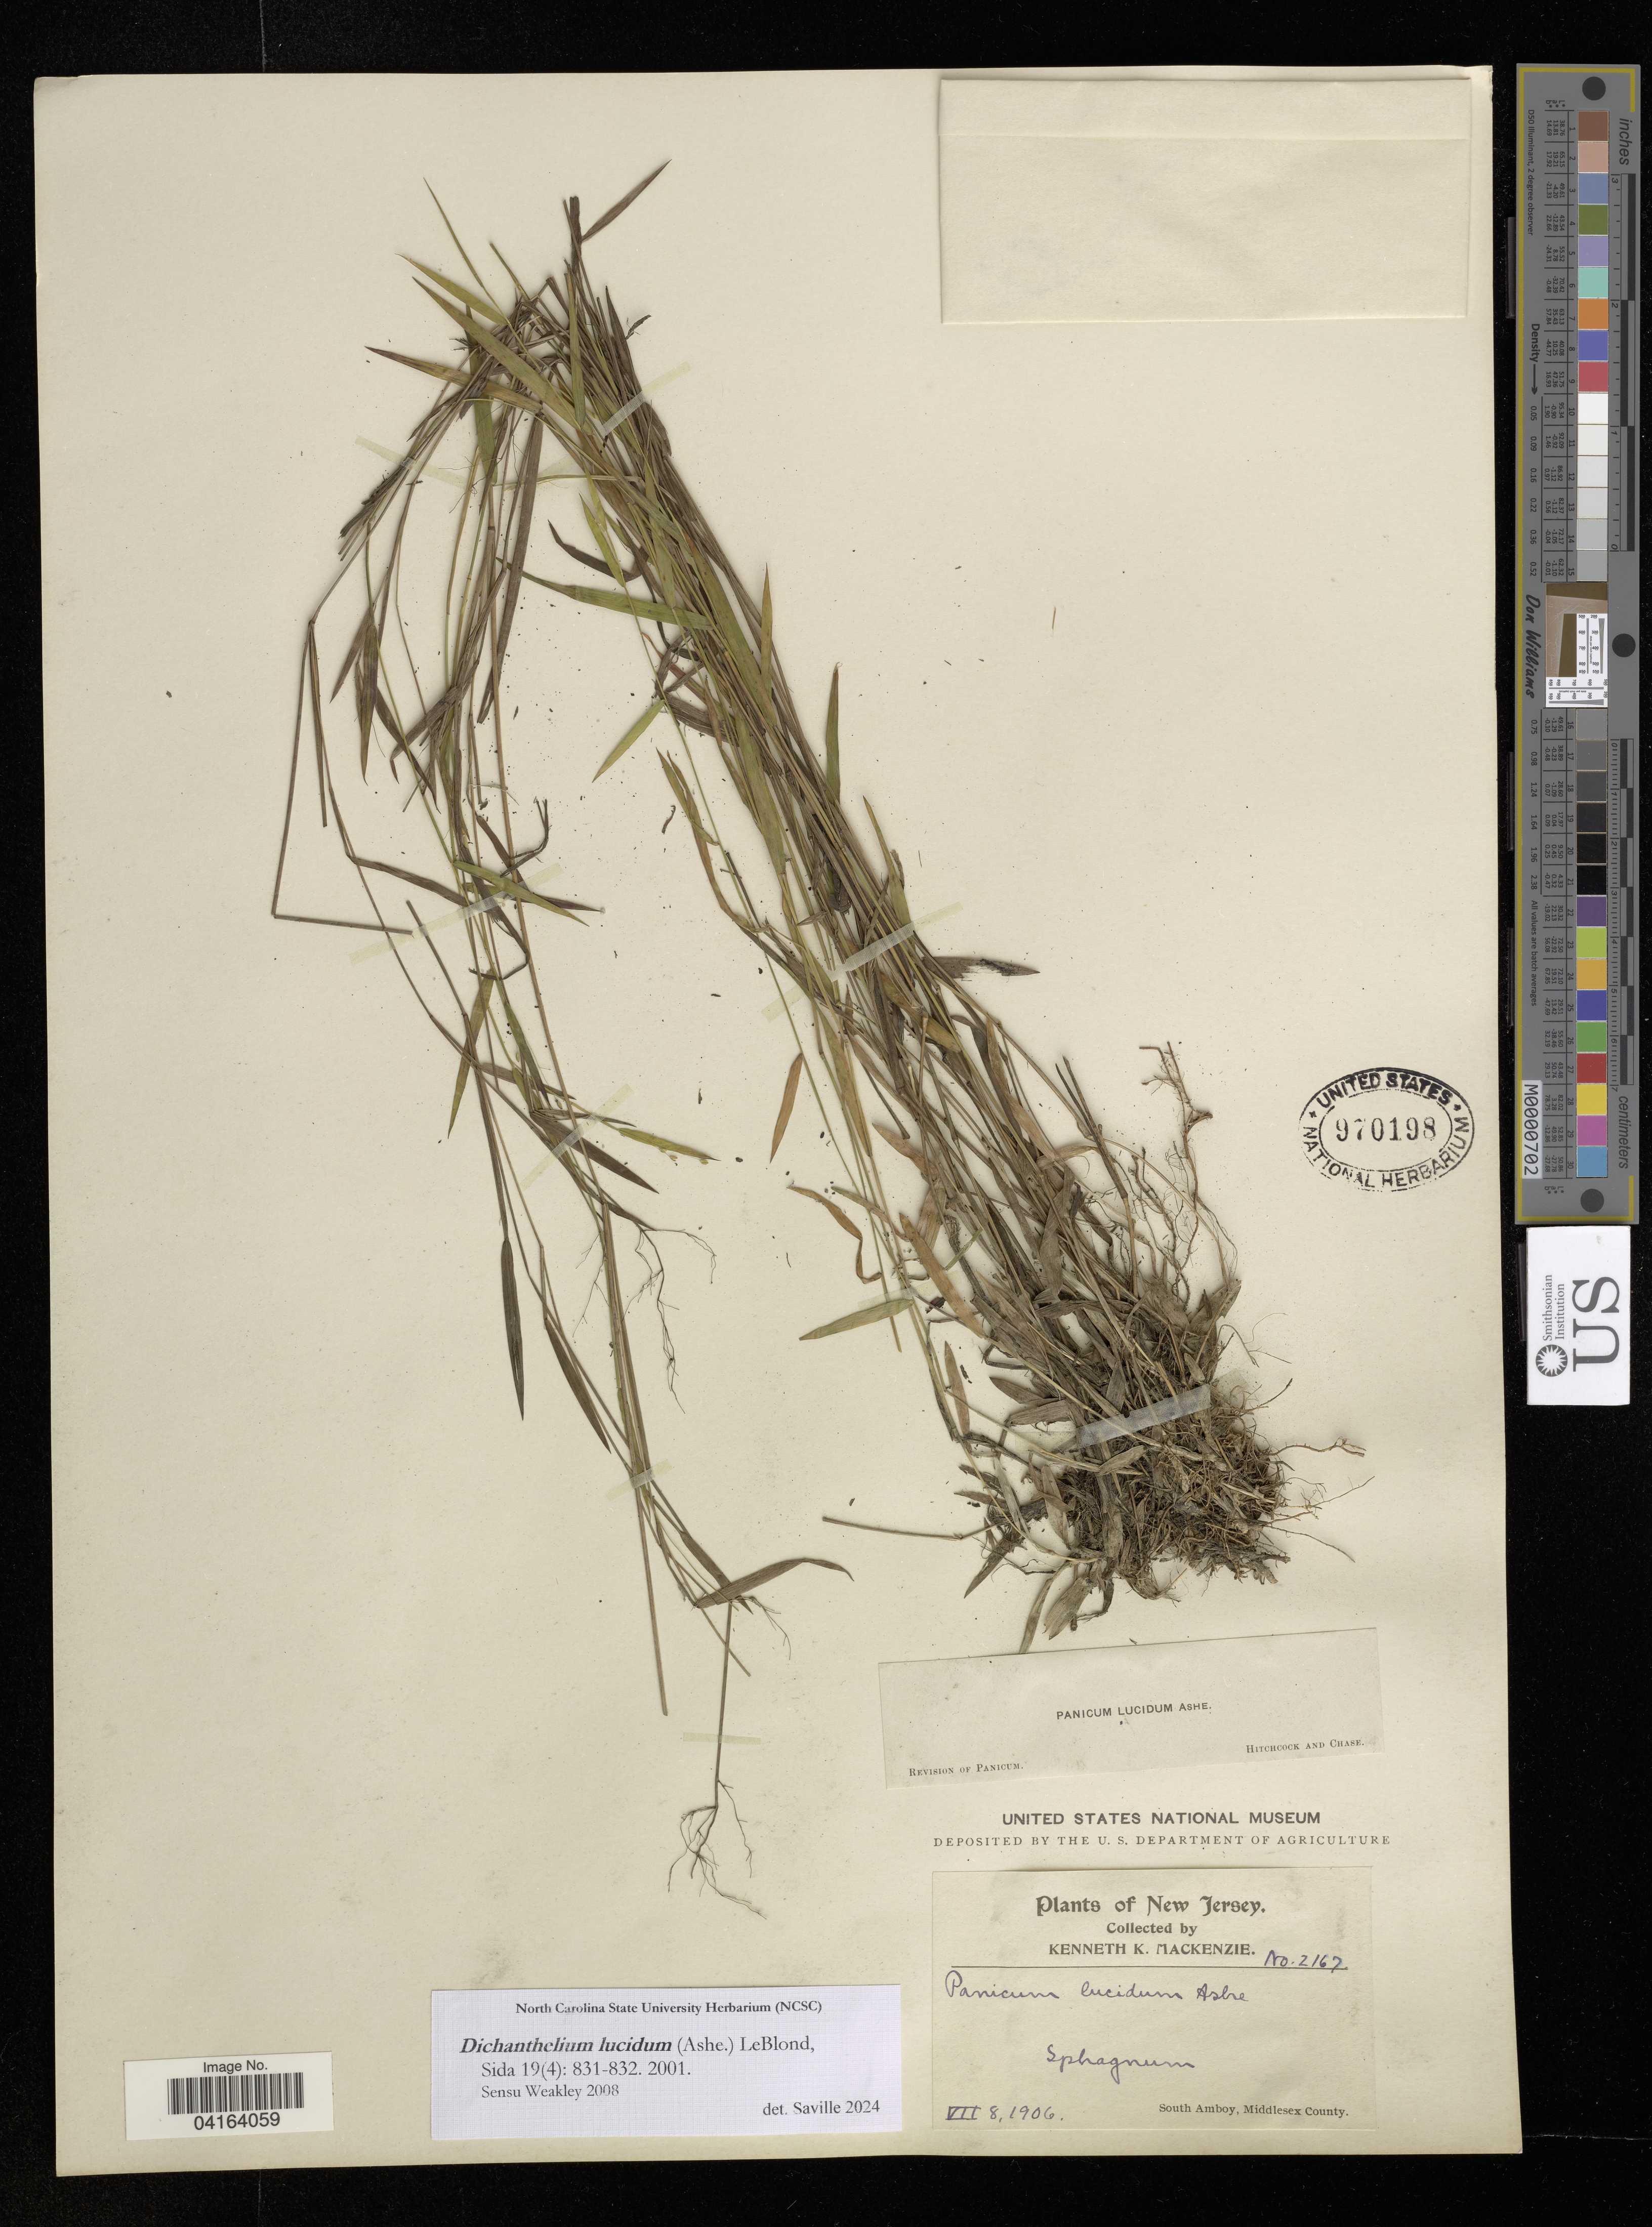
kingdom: Plantae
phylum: Tracheophyta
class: Liliopsida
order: Poales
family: Poaceae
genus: Dichanthelium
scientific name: Dichanthelium lucidum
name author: (Ashe) LeBlond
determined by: Saville, A. C., (NCSC), North Carolina State University (UNITED STATES)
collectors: K. K. Mackenzie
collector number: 2167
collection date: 1906-07-08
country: United States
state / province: New Jersey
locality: South Amboy, Middlesex County.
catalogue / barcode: US 970198